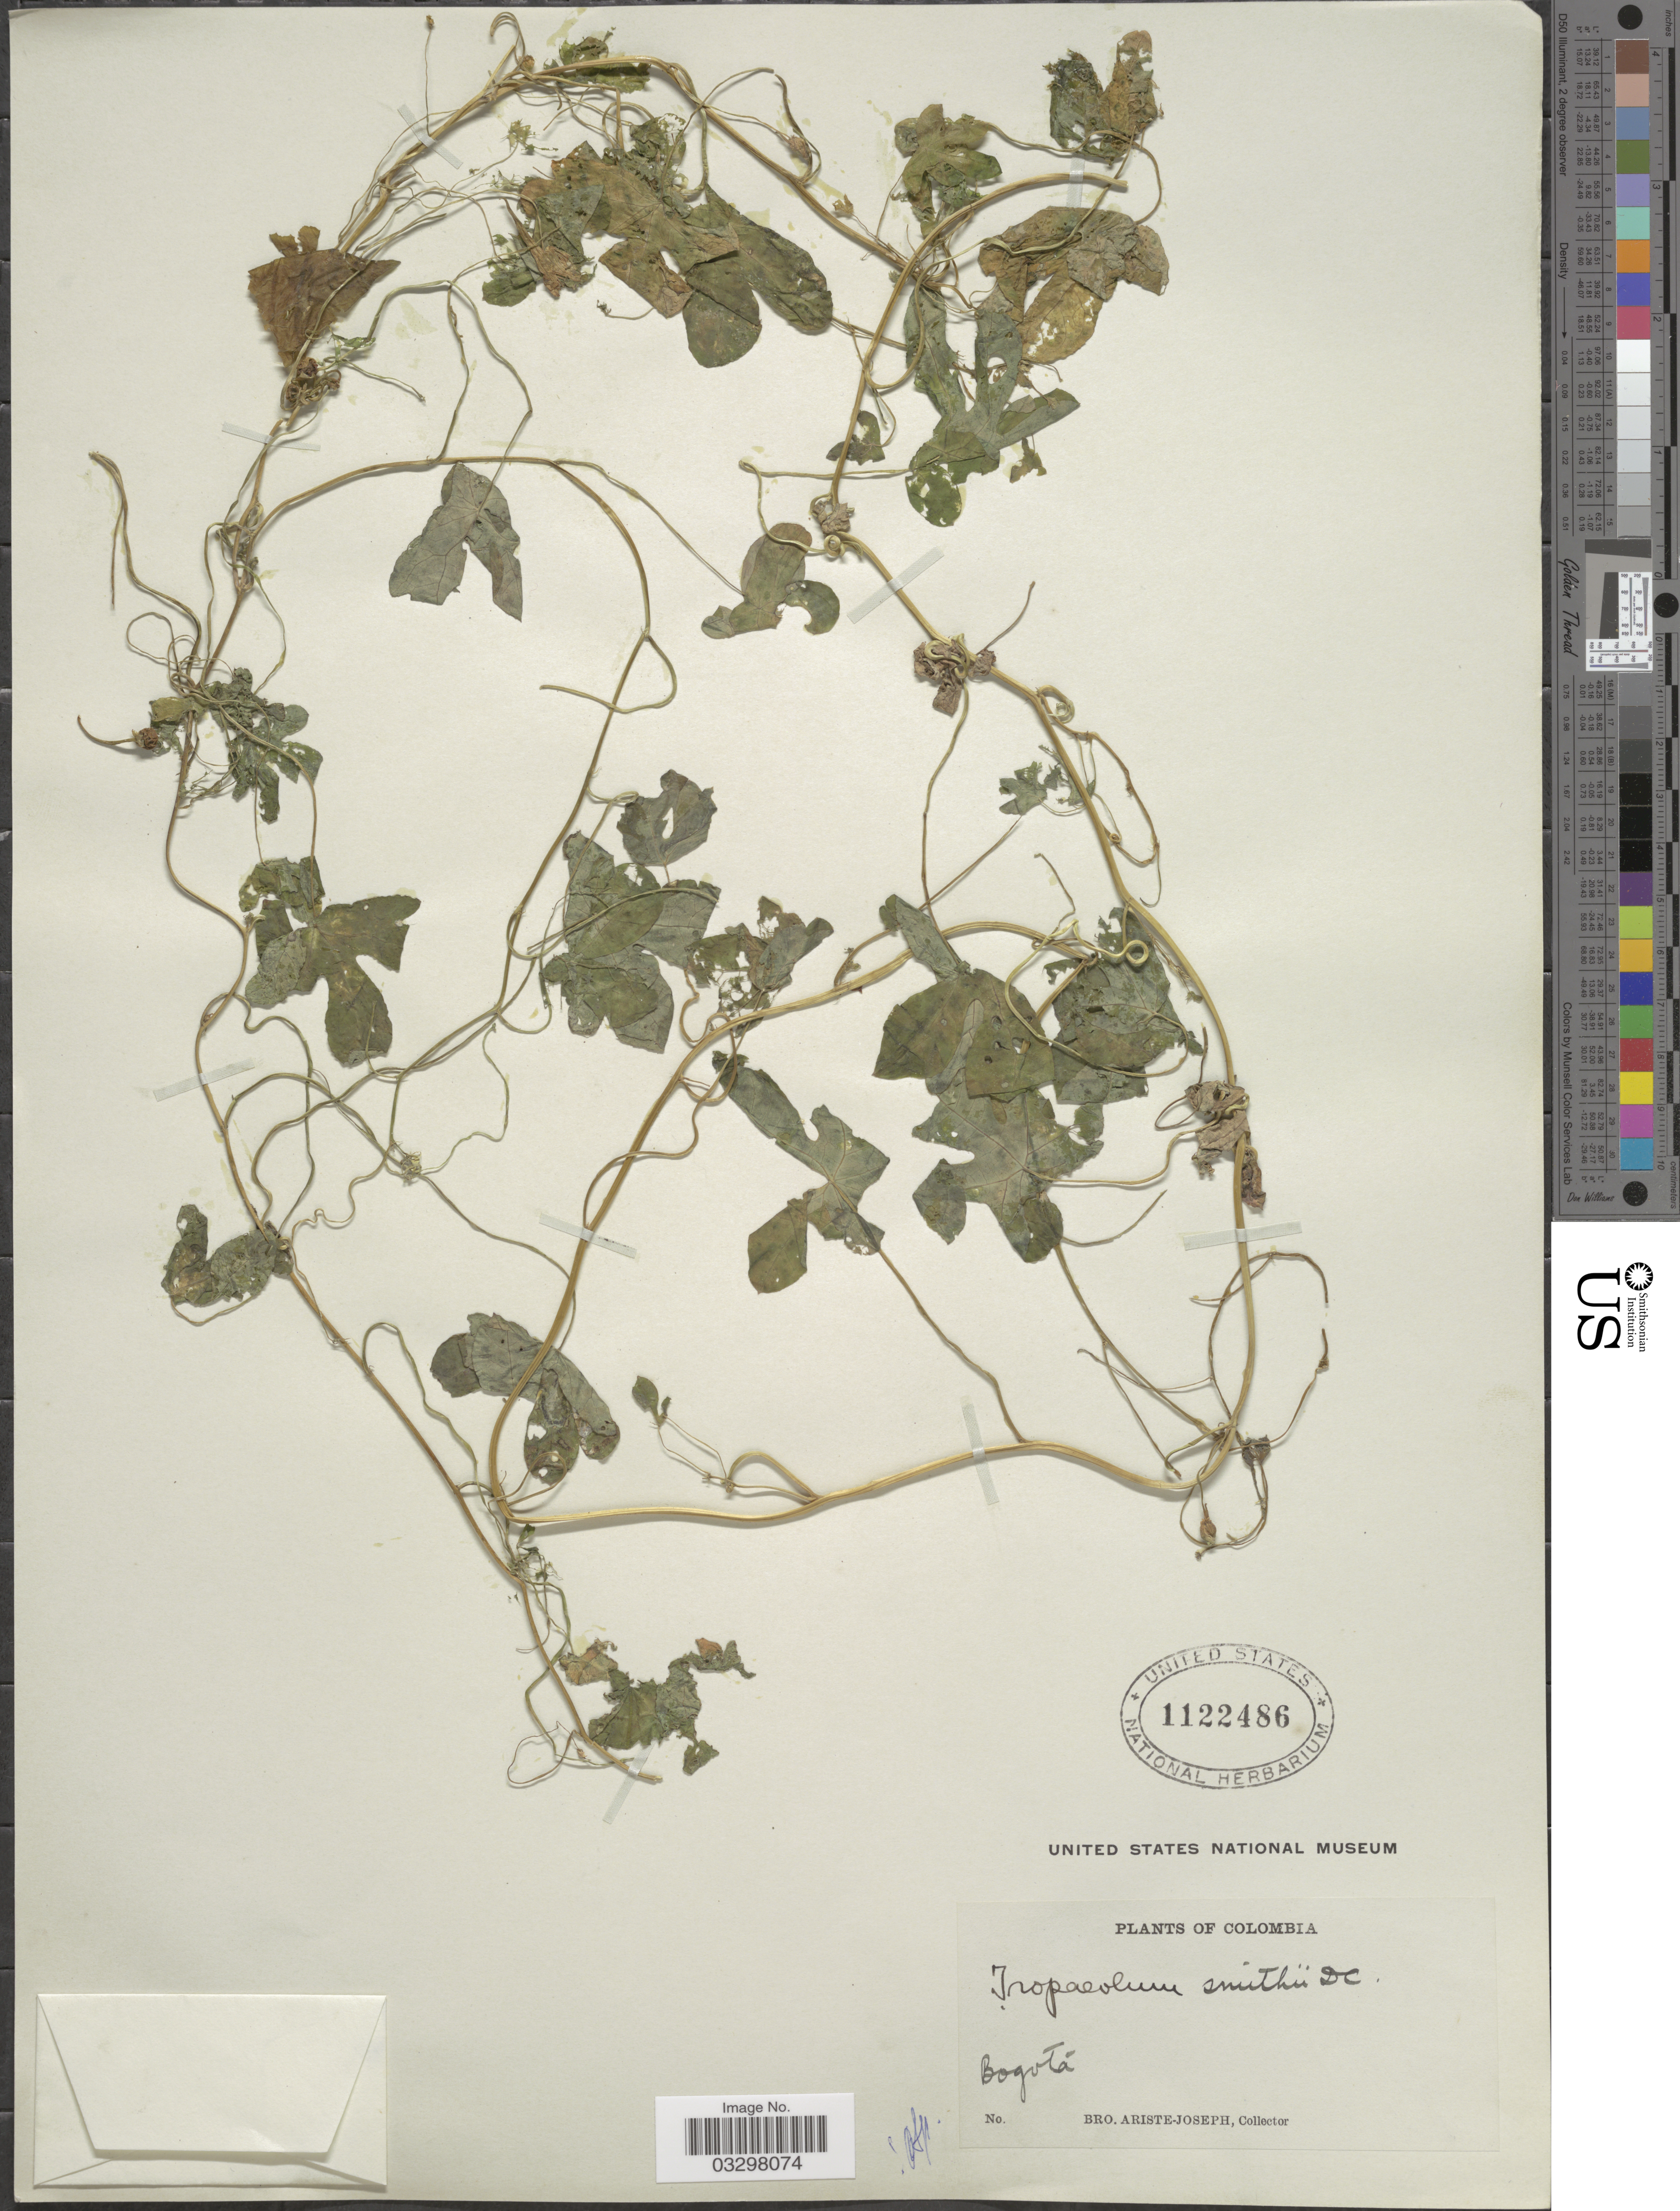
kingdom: Plantae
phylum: Tracheophyta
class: Magnoliopsida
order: Brassicales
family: Tropaeolaceae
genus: Tropaeolum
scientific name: Tropaeolum smithii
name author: DC.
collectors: Bro. Ariste-Joseph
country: Colombia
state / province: Bogota D.C.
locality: Bogotá.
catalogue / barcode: US 1122486